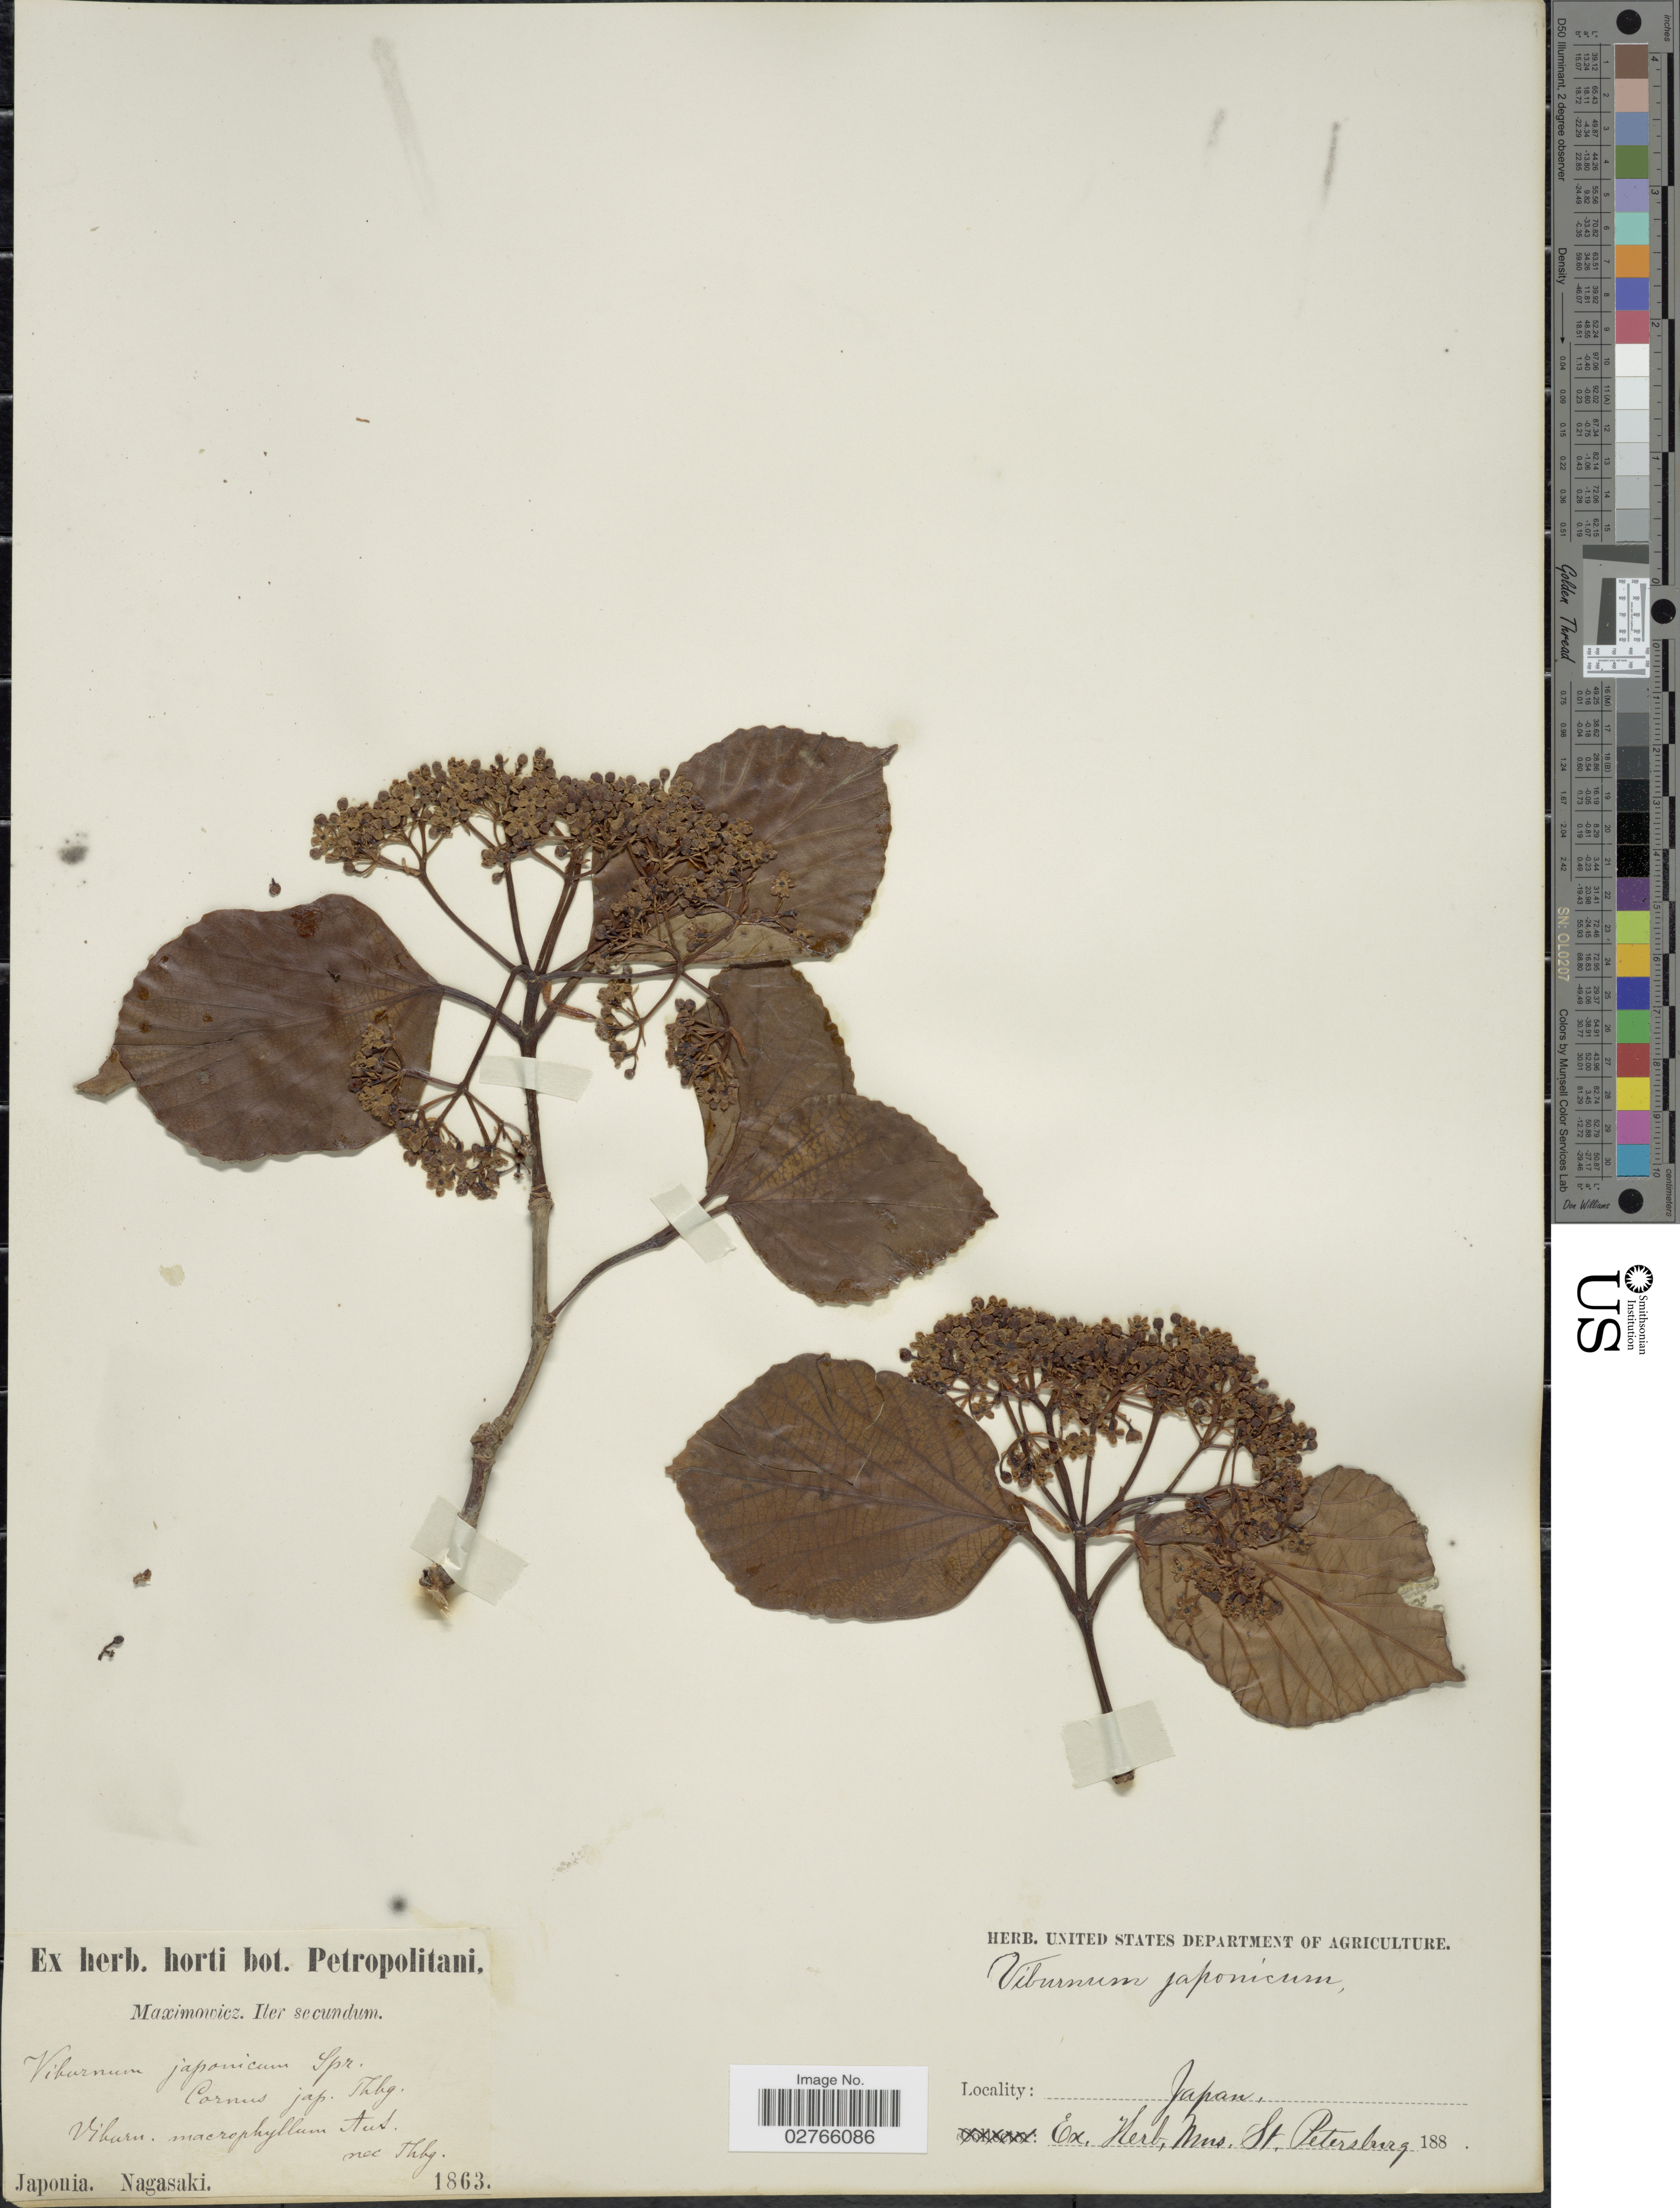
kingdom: Plantae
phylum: Tracheophyta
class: Magnoliopsida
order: Dipsacales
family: Viburnaceae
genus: Viburnum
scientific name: Viburnum japonicum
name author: (Thunb.) C.K. Spreng.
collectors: Maximowicz, --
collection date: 1863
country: Japan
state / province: Nagasaki